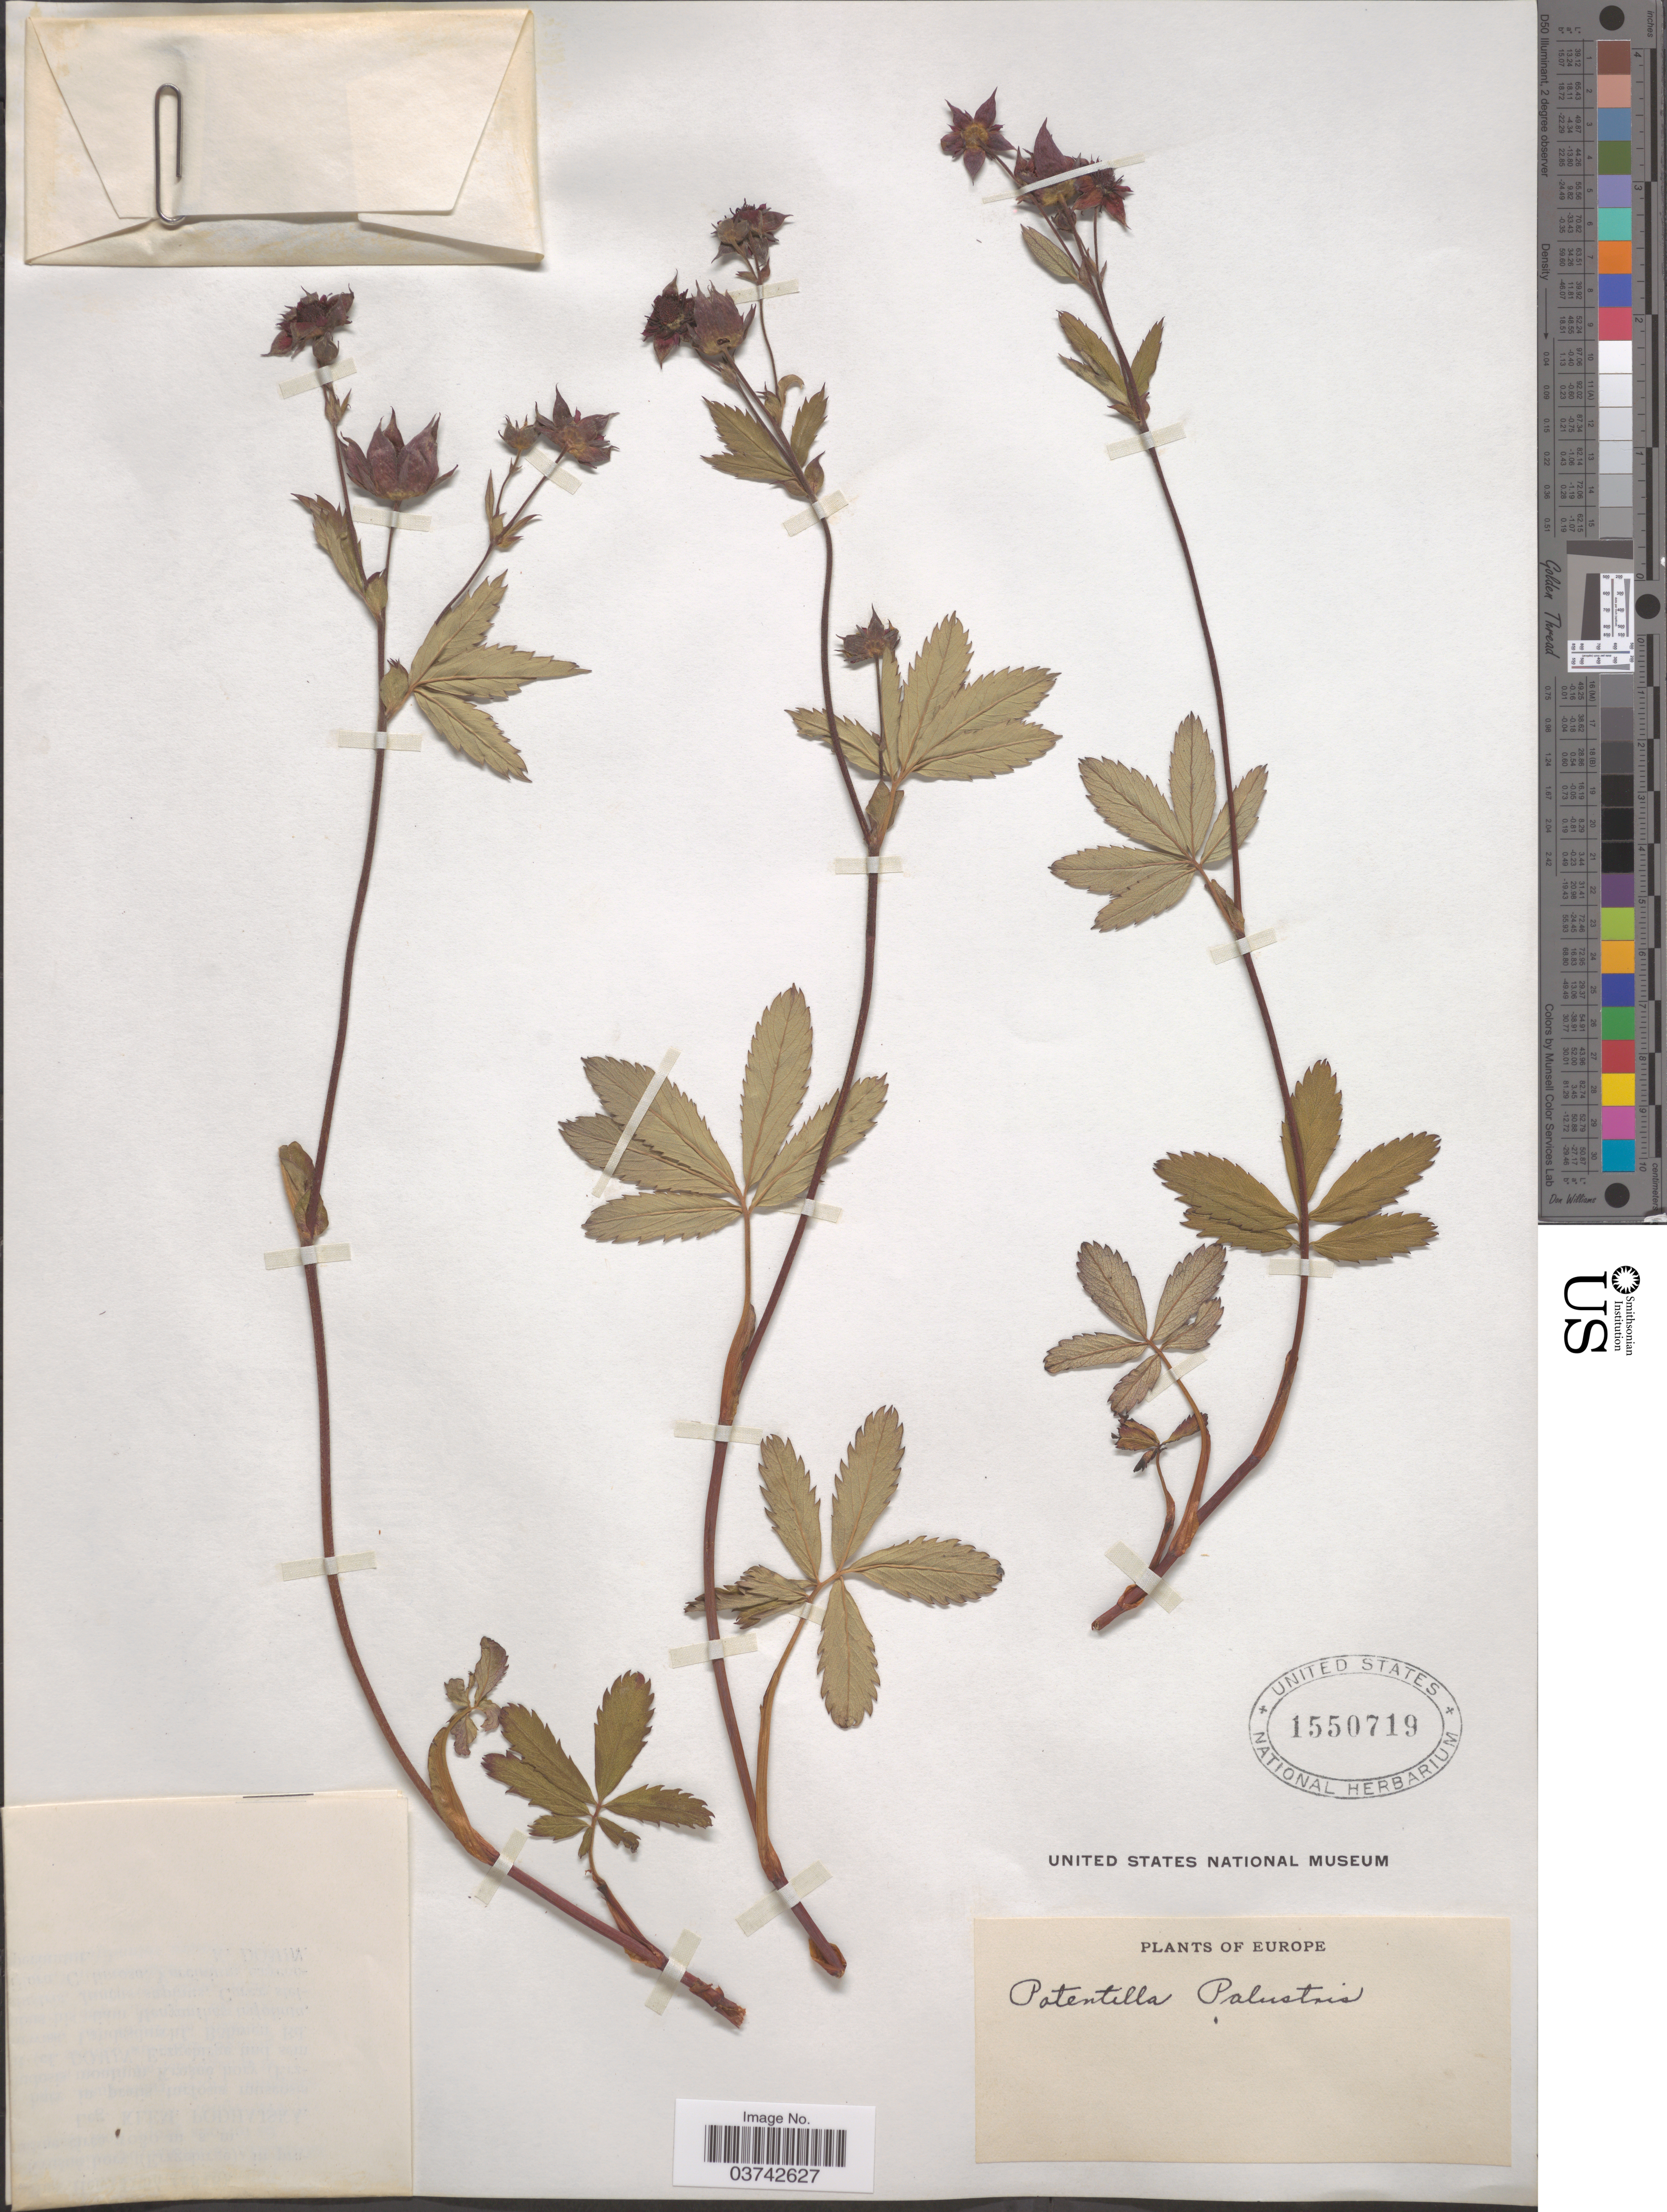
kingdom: Plantae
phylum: Tracheophyta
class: Magnoliopsida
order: Rosales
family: Rosaceae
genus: Comarum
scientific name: Comarum palustre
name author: L.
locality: Europe.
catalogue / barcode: US 1550719